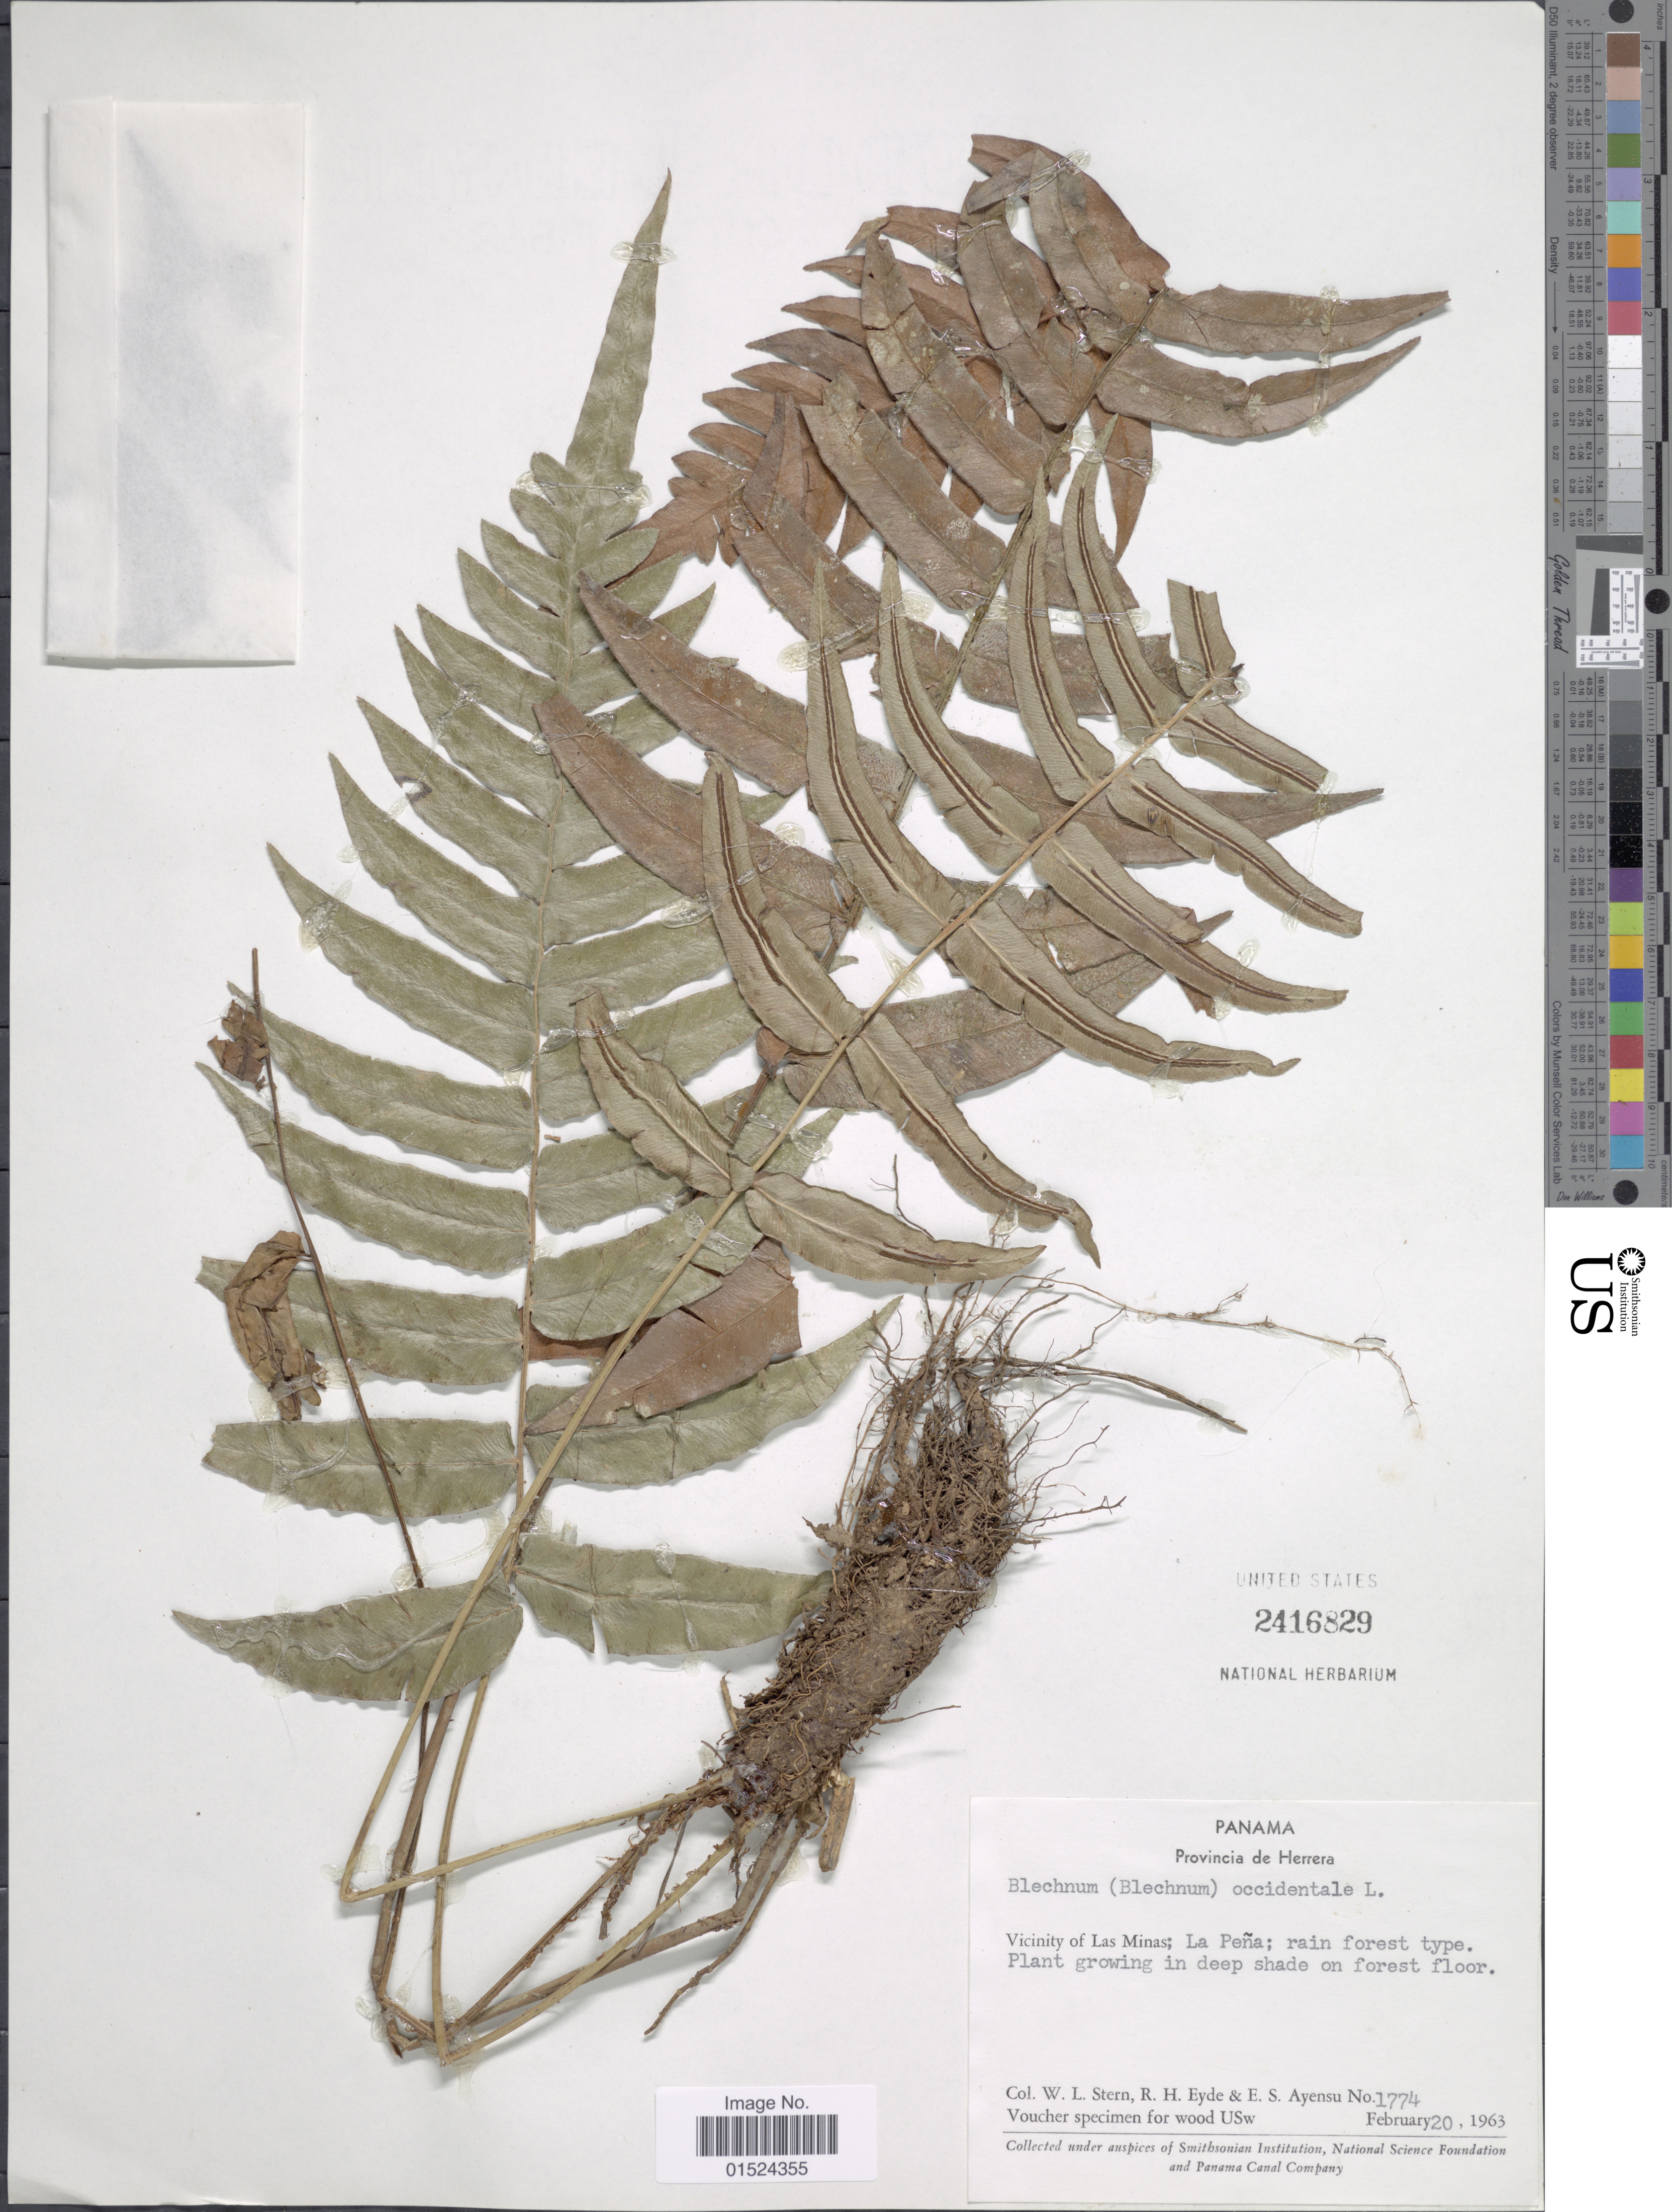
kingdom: Plantae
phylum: Tracheophyta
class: Polypodiopsida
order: Polypodiales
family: Blechnaceae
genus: Blechnum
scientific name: Blechnum occidentale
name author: L.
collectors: W. L. Stern, R. H. Eyde & E. S. Ayensu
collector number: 1774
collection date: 1963-02-20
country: Panama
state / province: Herrera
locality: Vicinity of Las Minas; La Peña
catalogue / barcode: US 2416829